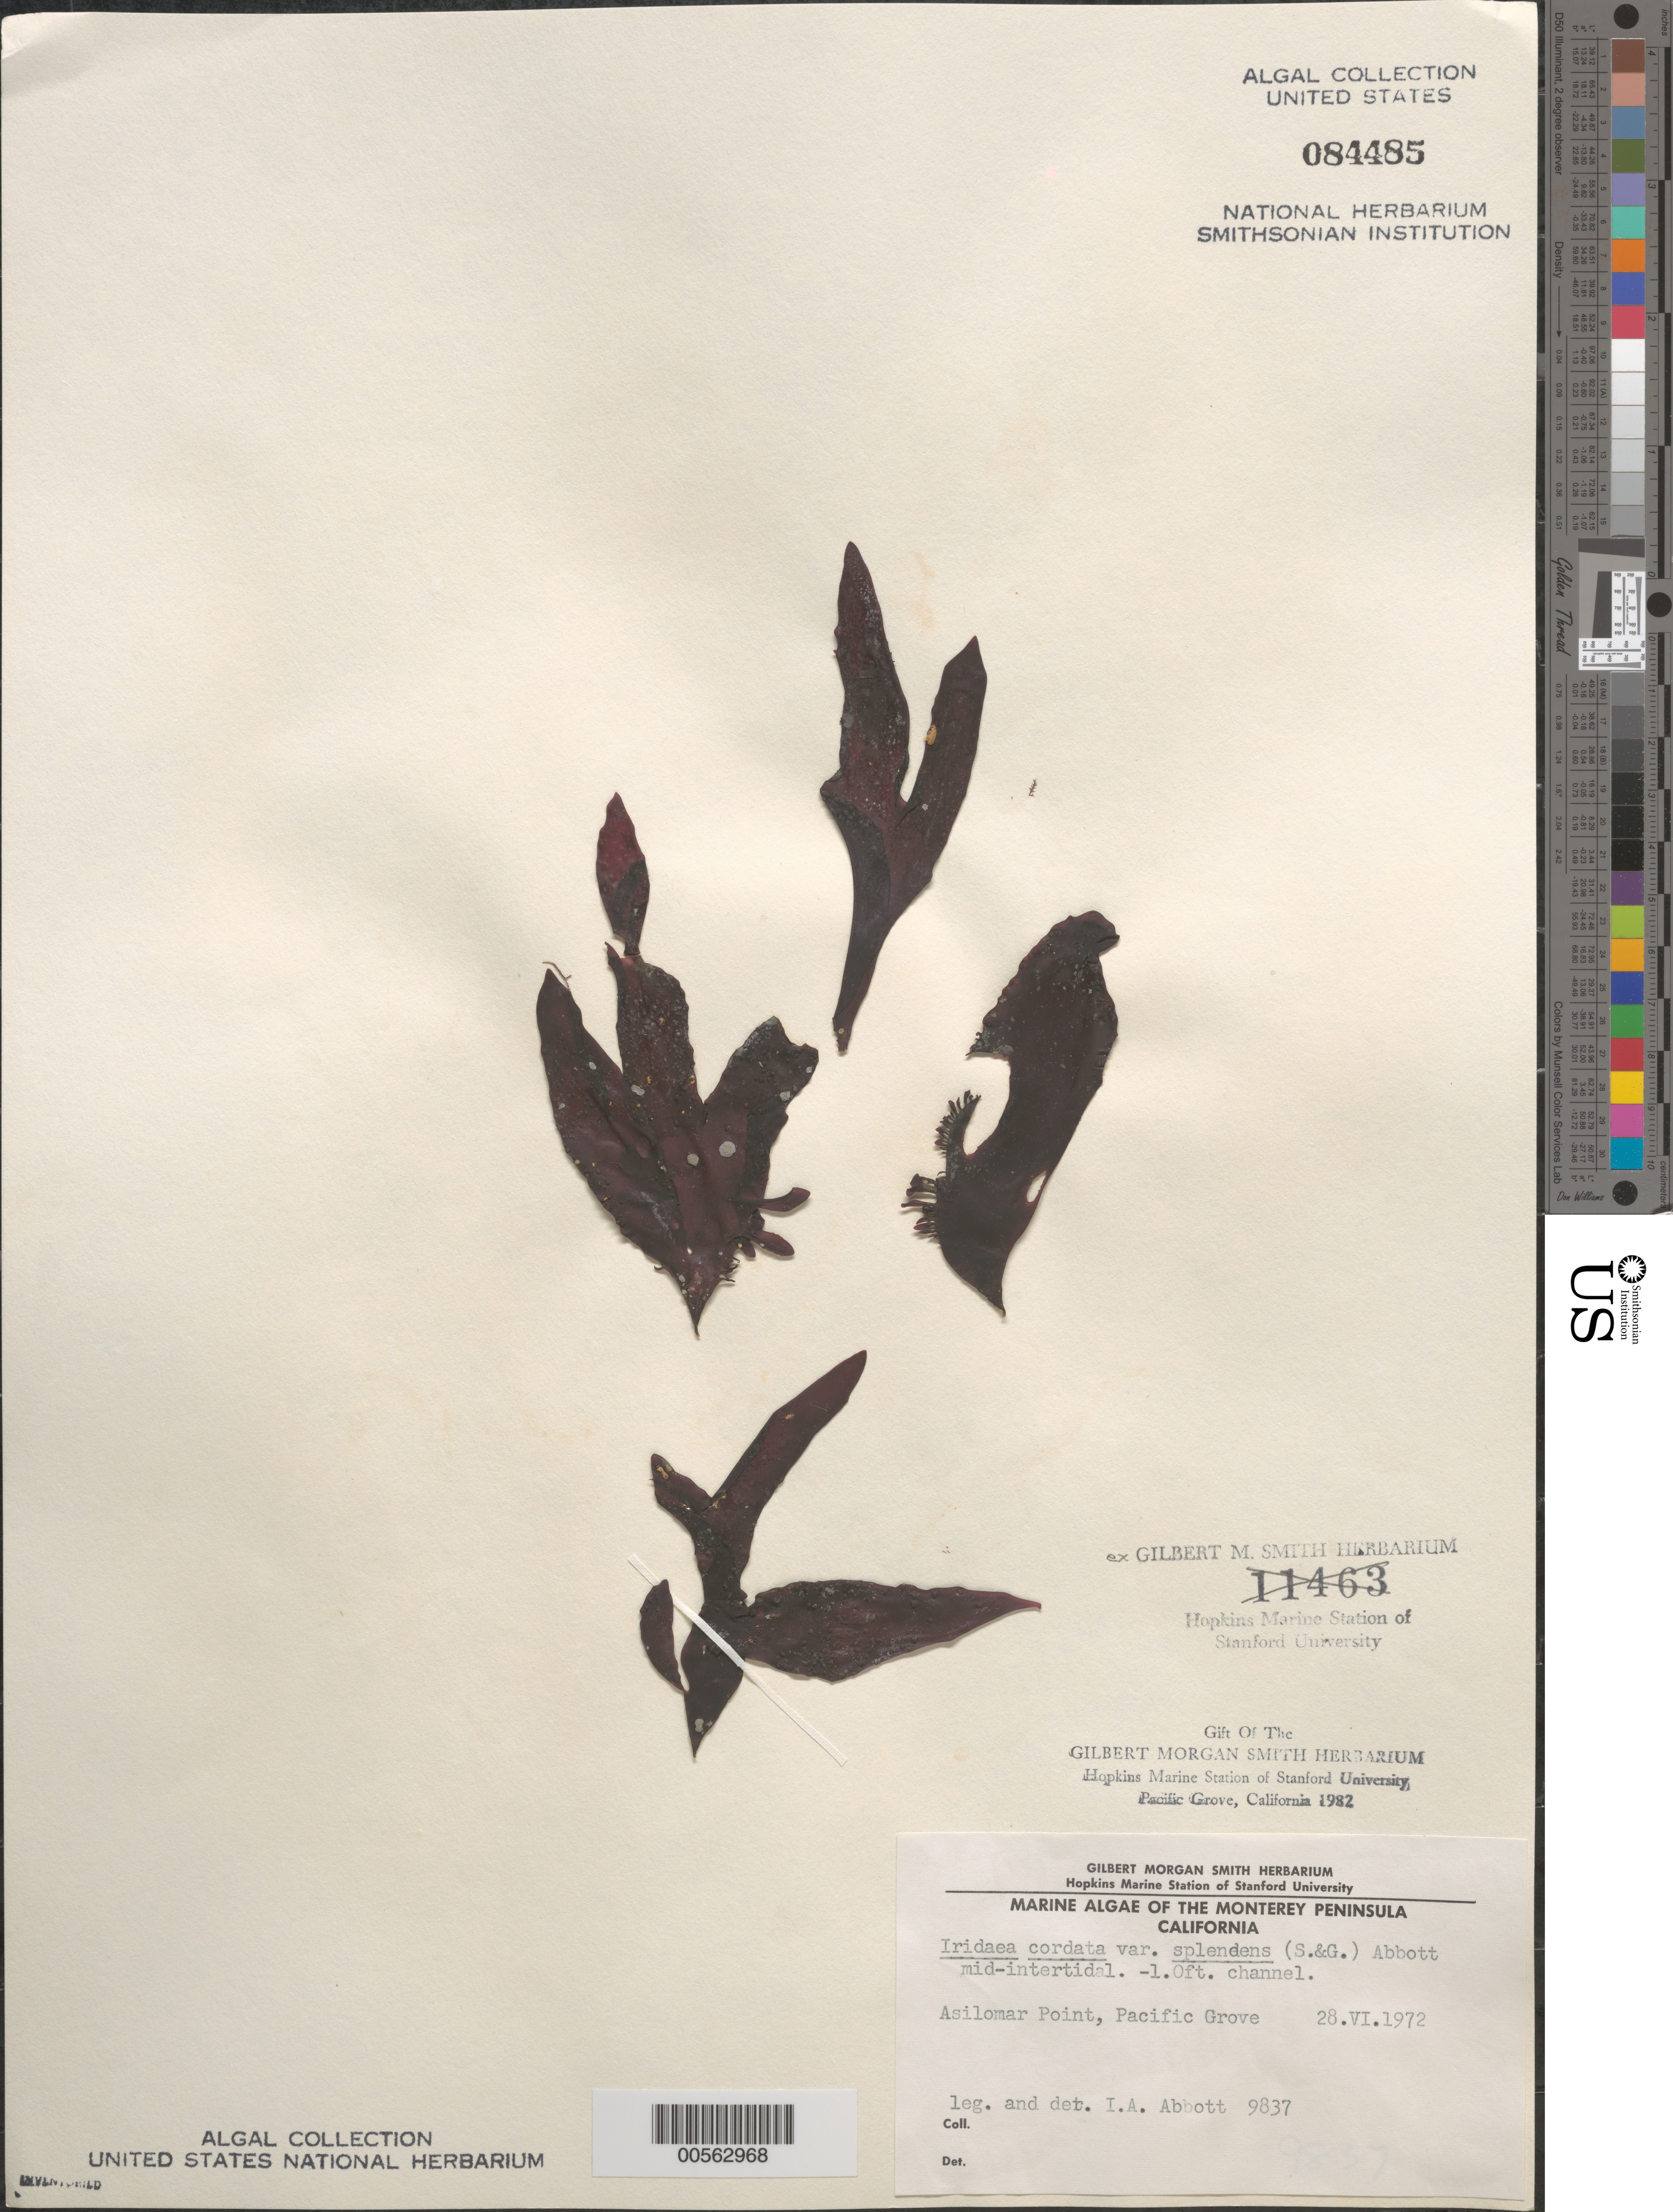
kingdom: Plantae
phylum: Rhodophyta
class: Florideophyceae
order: Gigartinales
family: Gigartinaceae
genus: Iridaea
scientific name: Iridaea cordata var. splendens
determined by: Abbott, Isabella A.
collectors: I. A. Abbott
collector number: IAA 9837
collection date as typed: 28 Jun 1972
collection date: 1972-06-28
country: United States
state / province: California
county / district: Monterey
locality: Asilomar Point, Pacific Grove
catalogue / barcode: US 84485